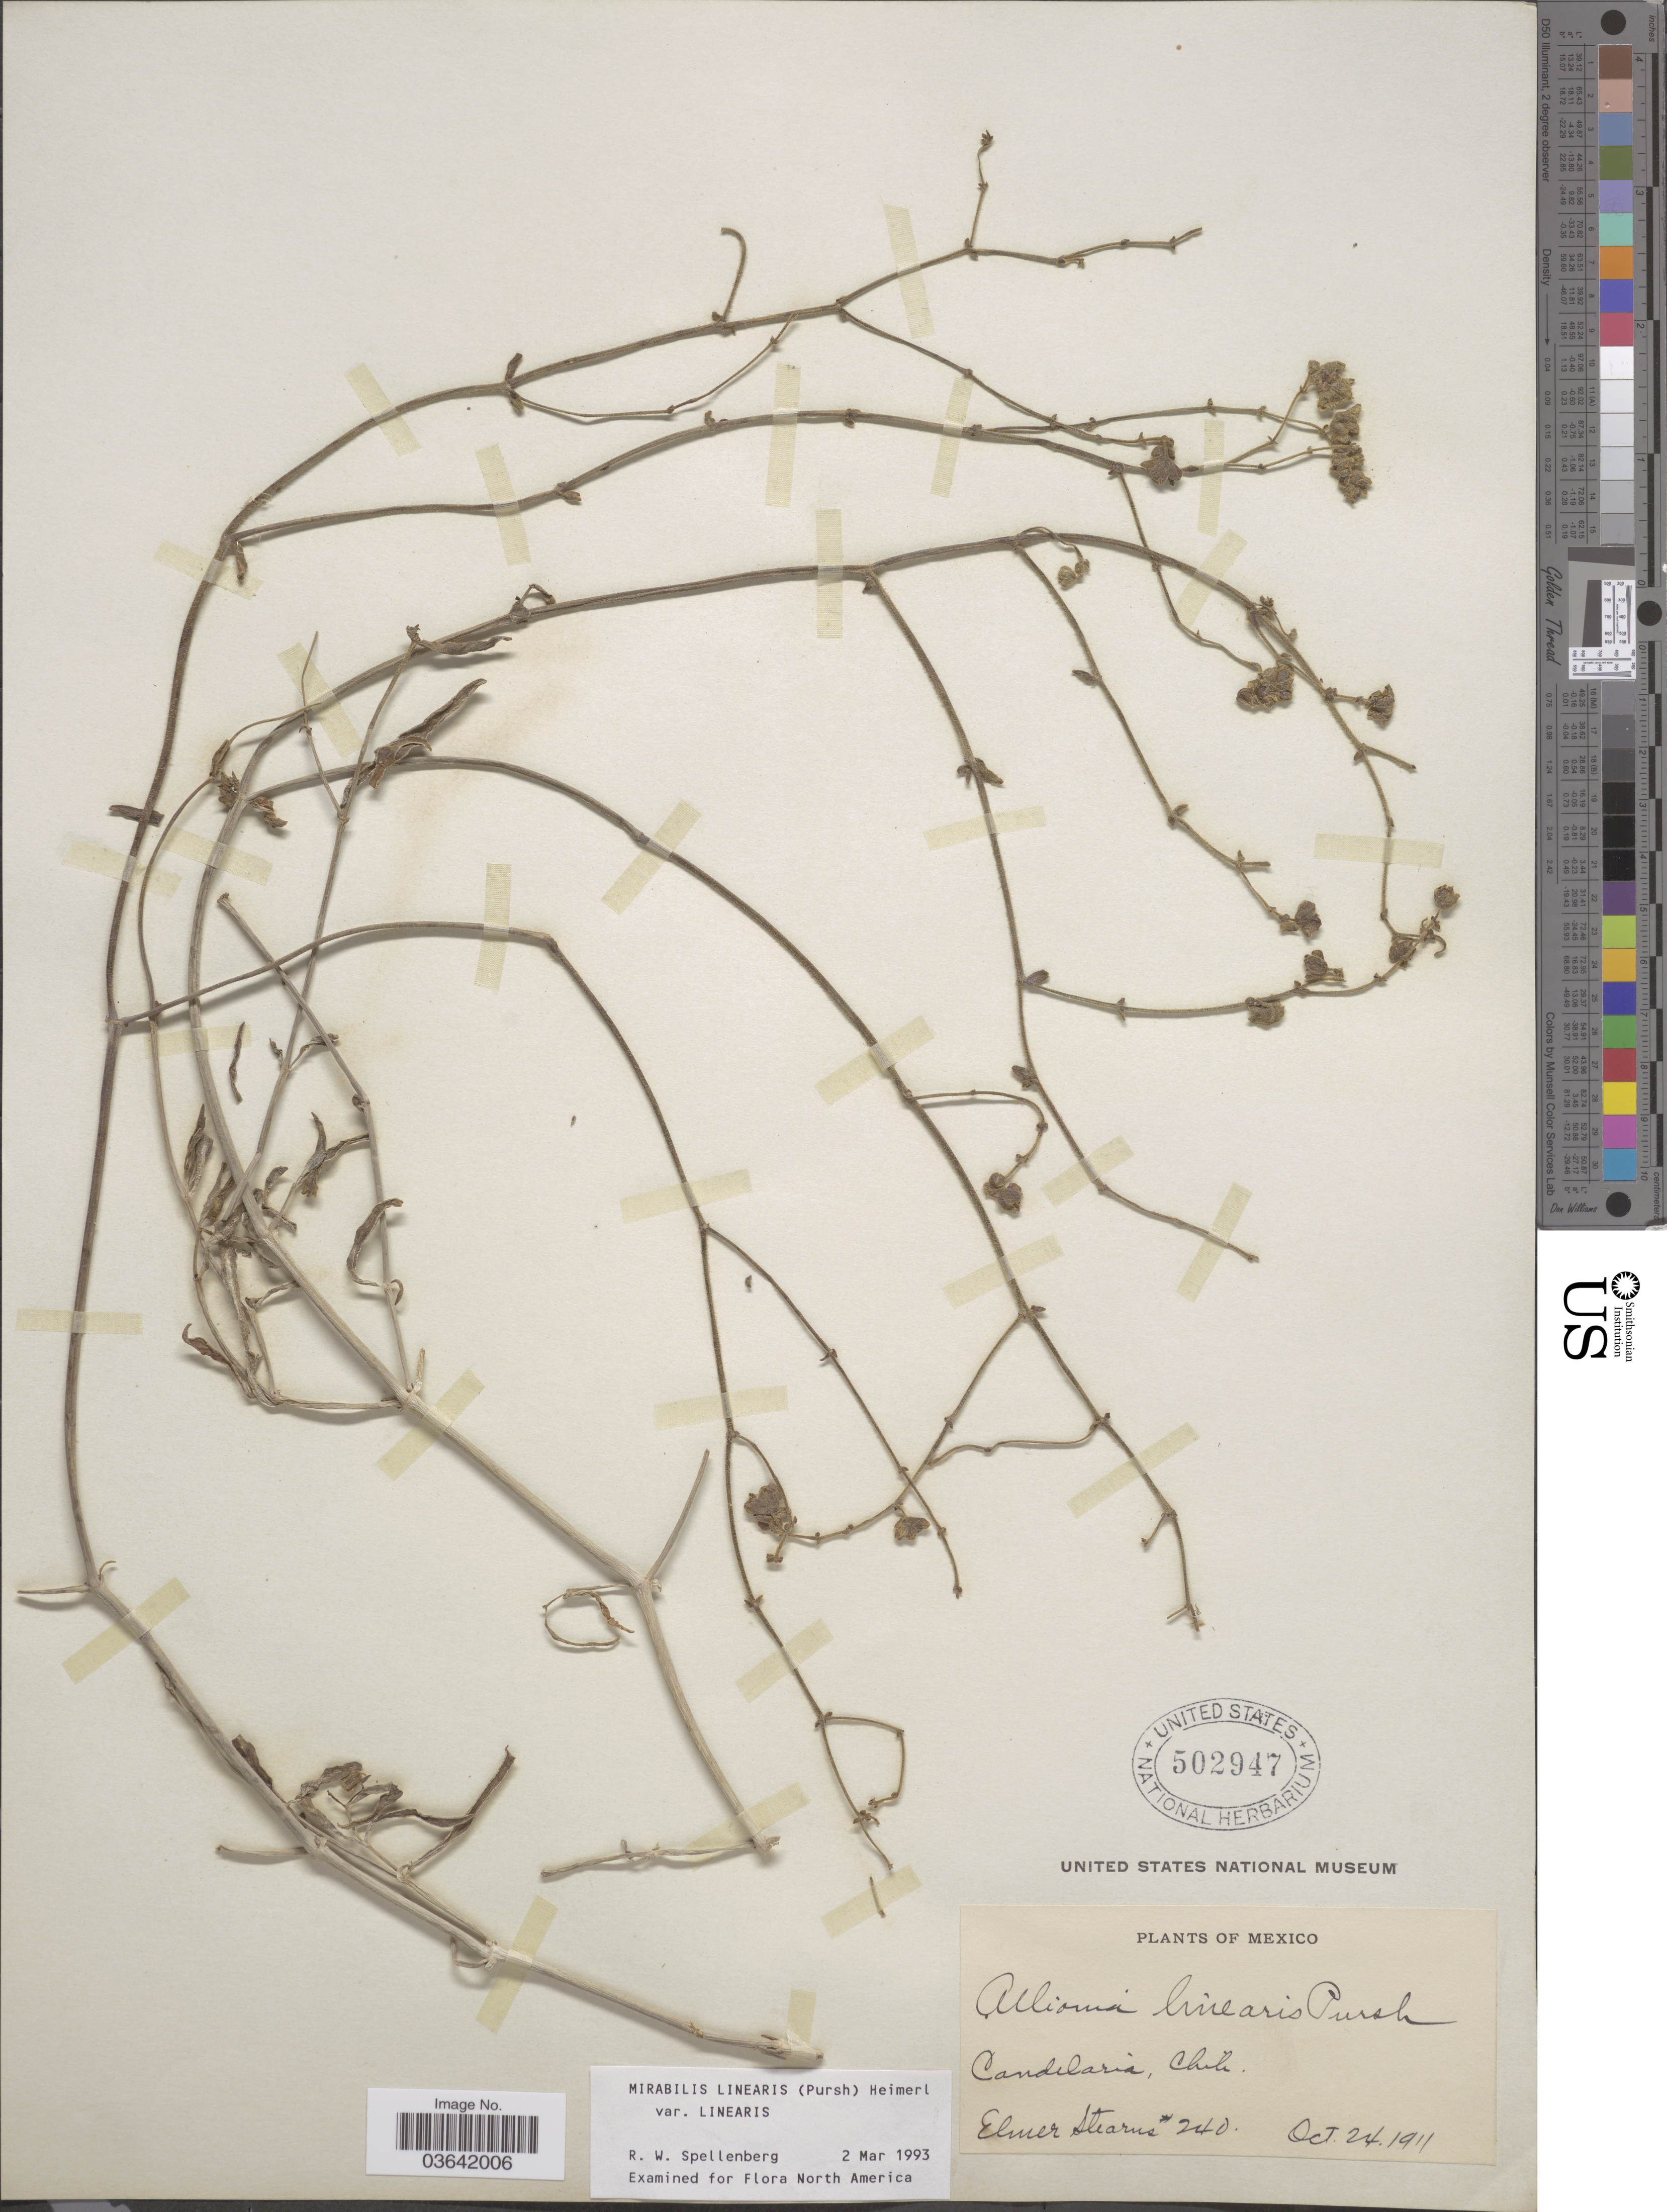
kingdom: Plantae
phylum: Tracheophyta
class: Magnoliopsida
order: Caryophyllales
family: Nyctaginaceae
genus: Mirabilis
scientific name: Mirabilis linearis var. linearis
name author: (Pursh) Heimerl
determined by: Spellenberg, R.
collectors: E. Stearns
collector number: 240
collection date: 1911-10-24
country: Mexico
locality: Candelaria, Chili.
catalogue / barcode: US 502947